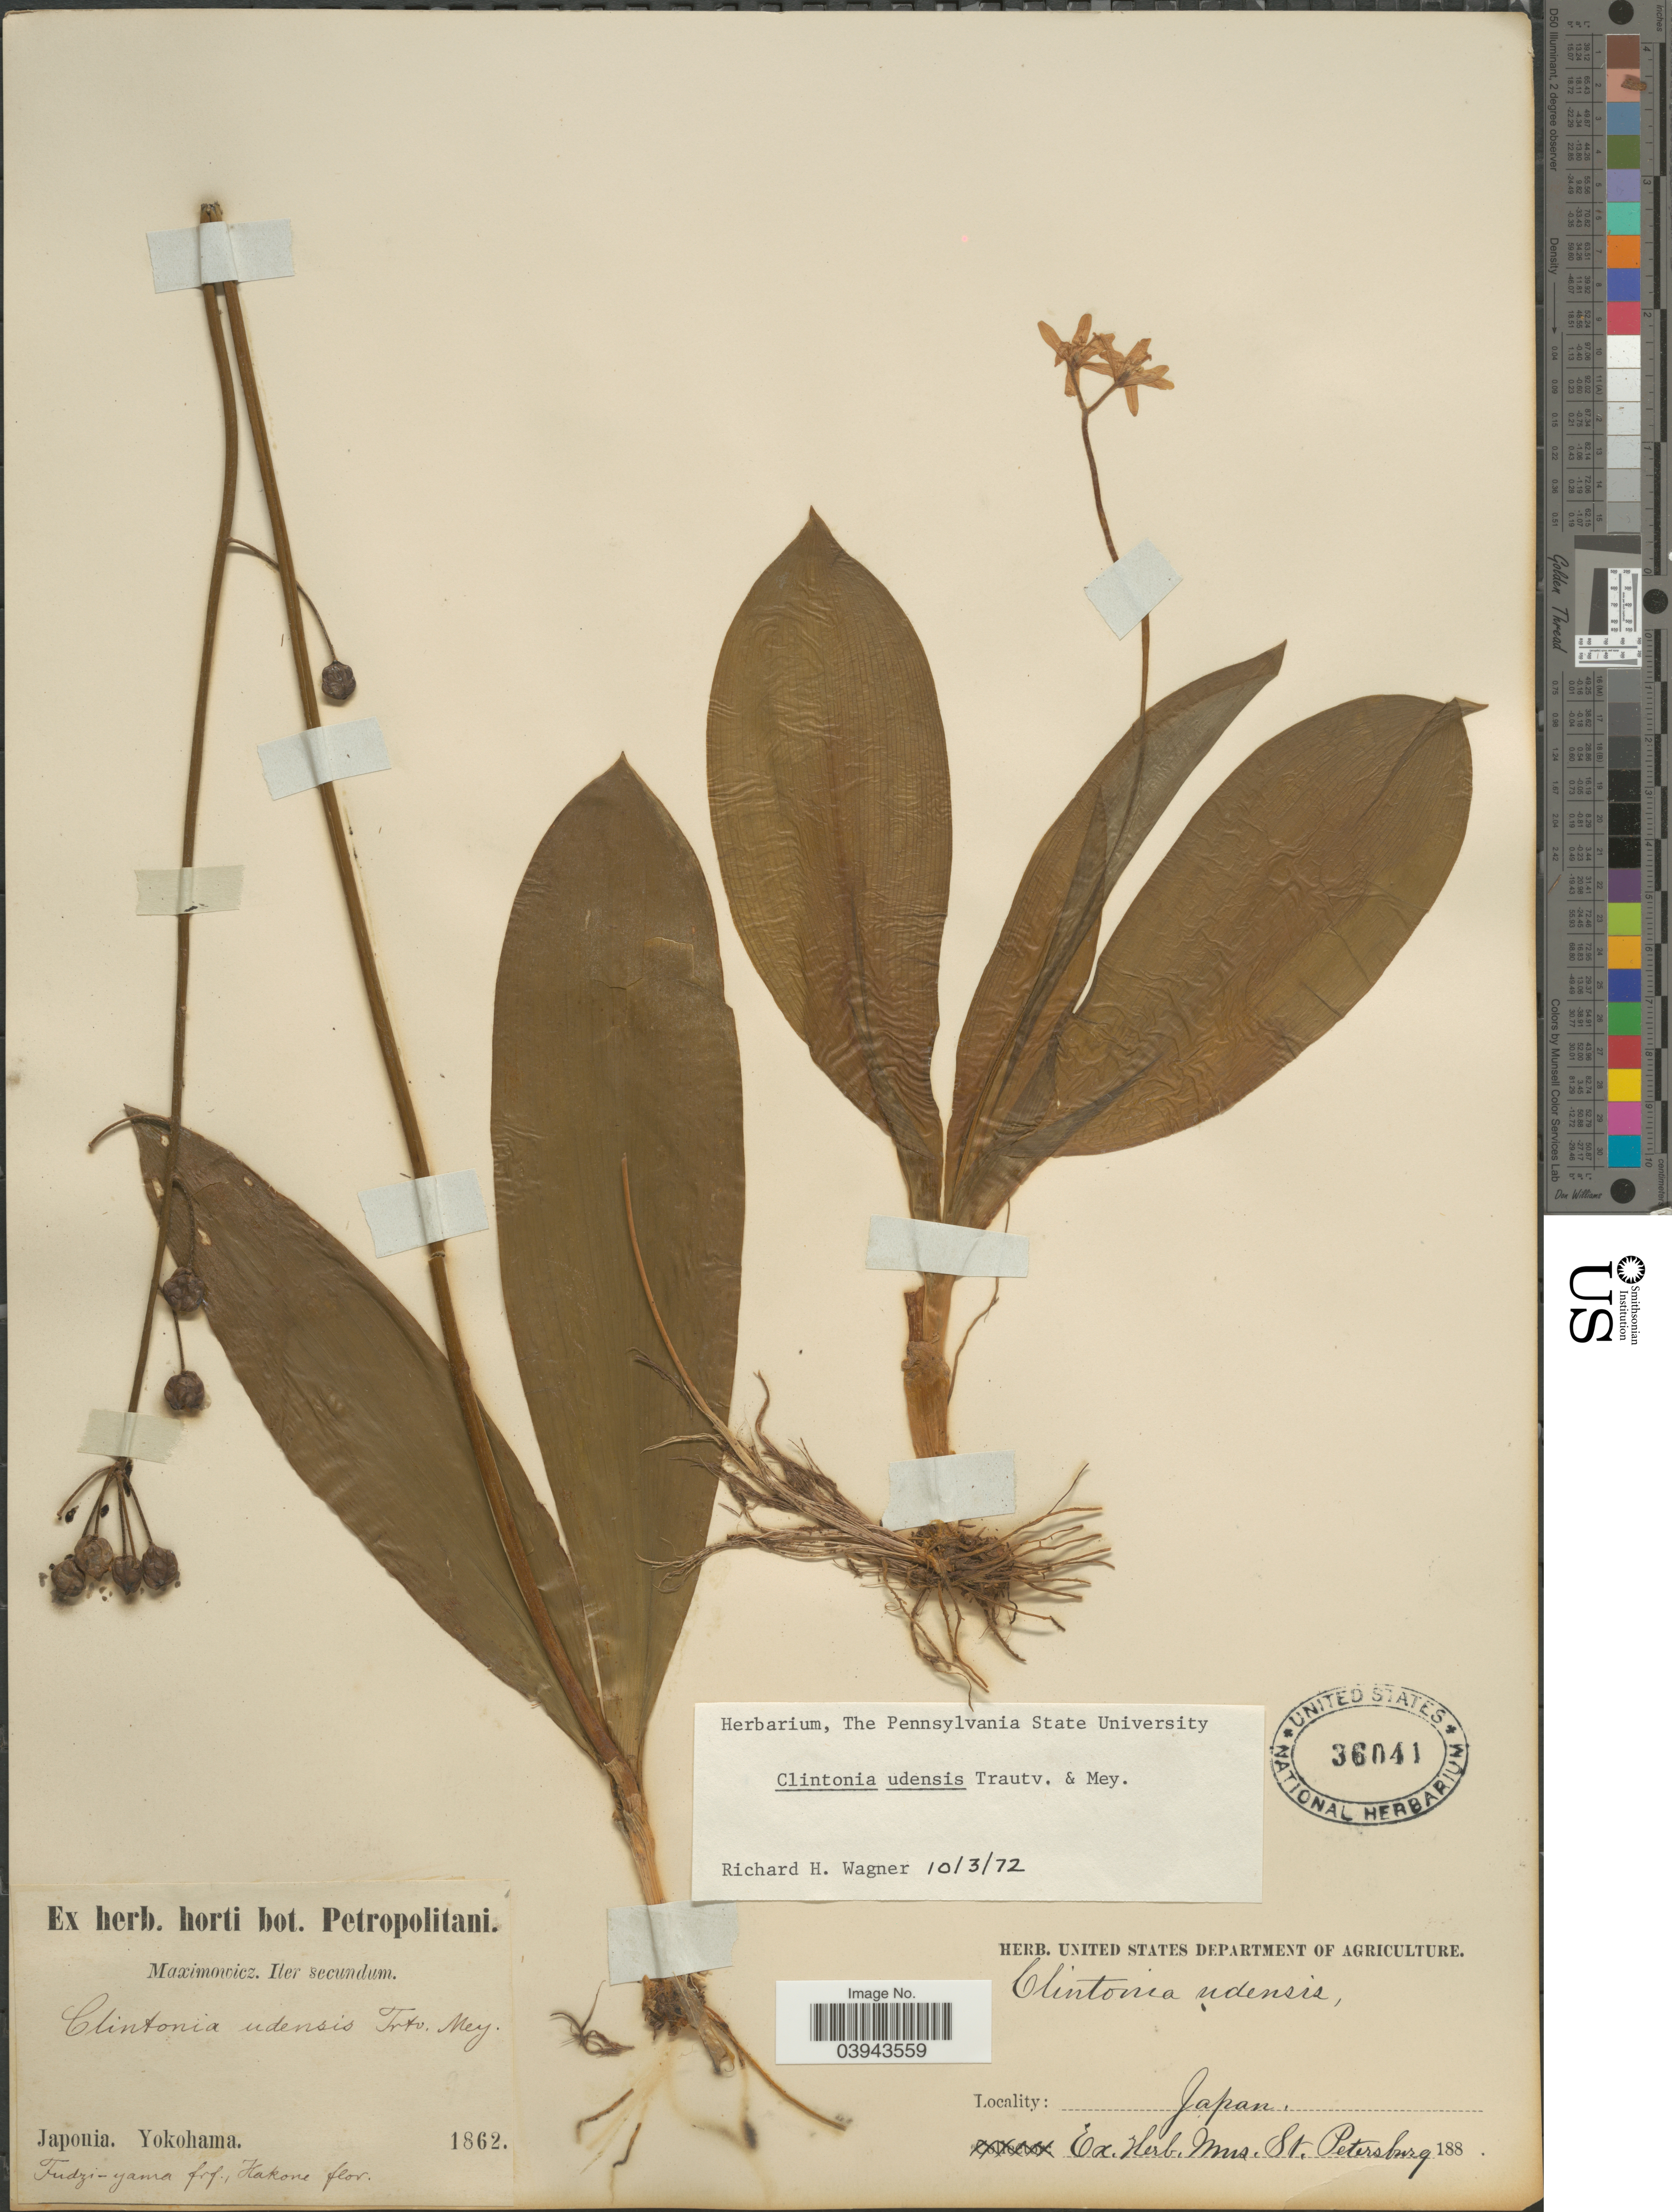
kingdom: Plantae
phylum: Tracheophyta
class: Liliopsida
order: Liliales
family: Liliaceae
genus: Clintonia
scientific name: Clintonia udensis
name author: Trautv. & C.A. Mey.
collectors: Maximowicz, --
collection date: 1862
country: Japan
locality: Japonia. Yokohama.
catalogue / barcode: US 36041